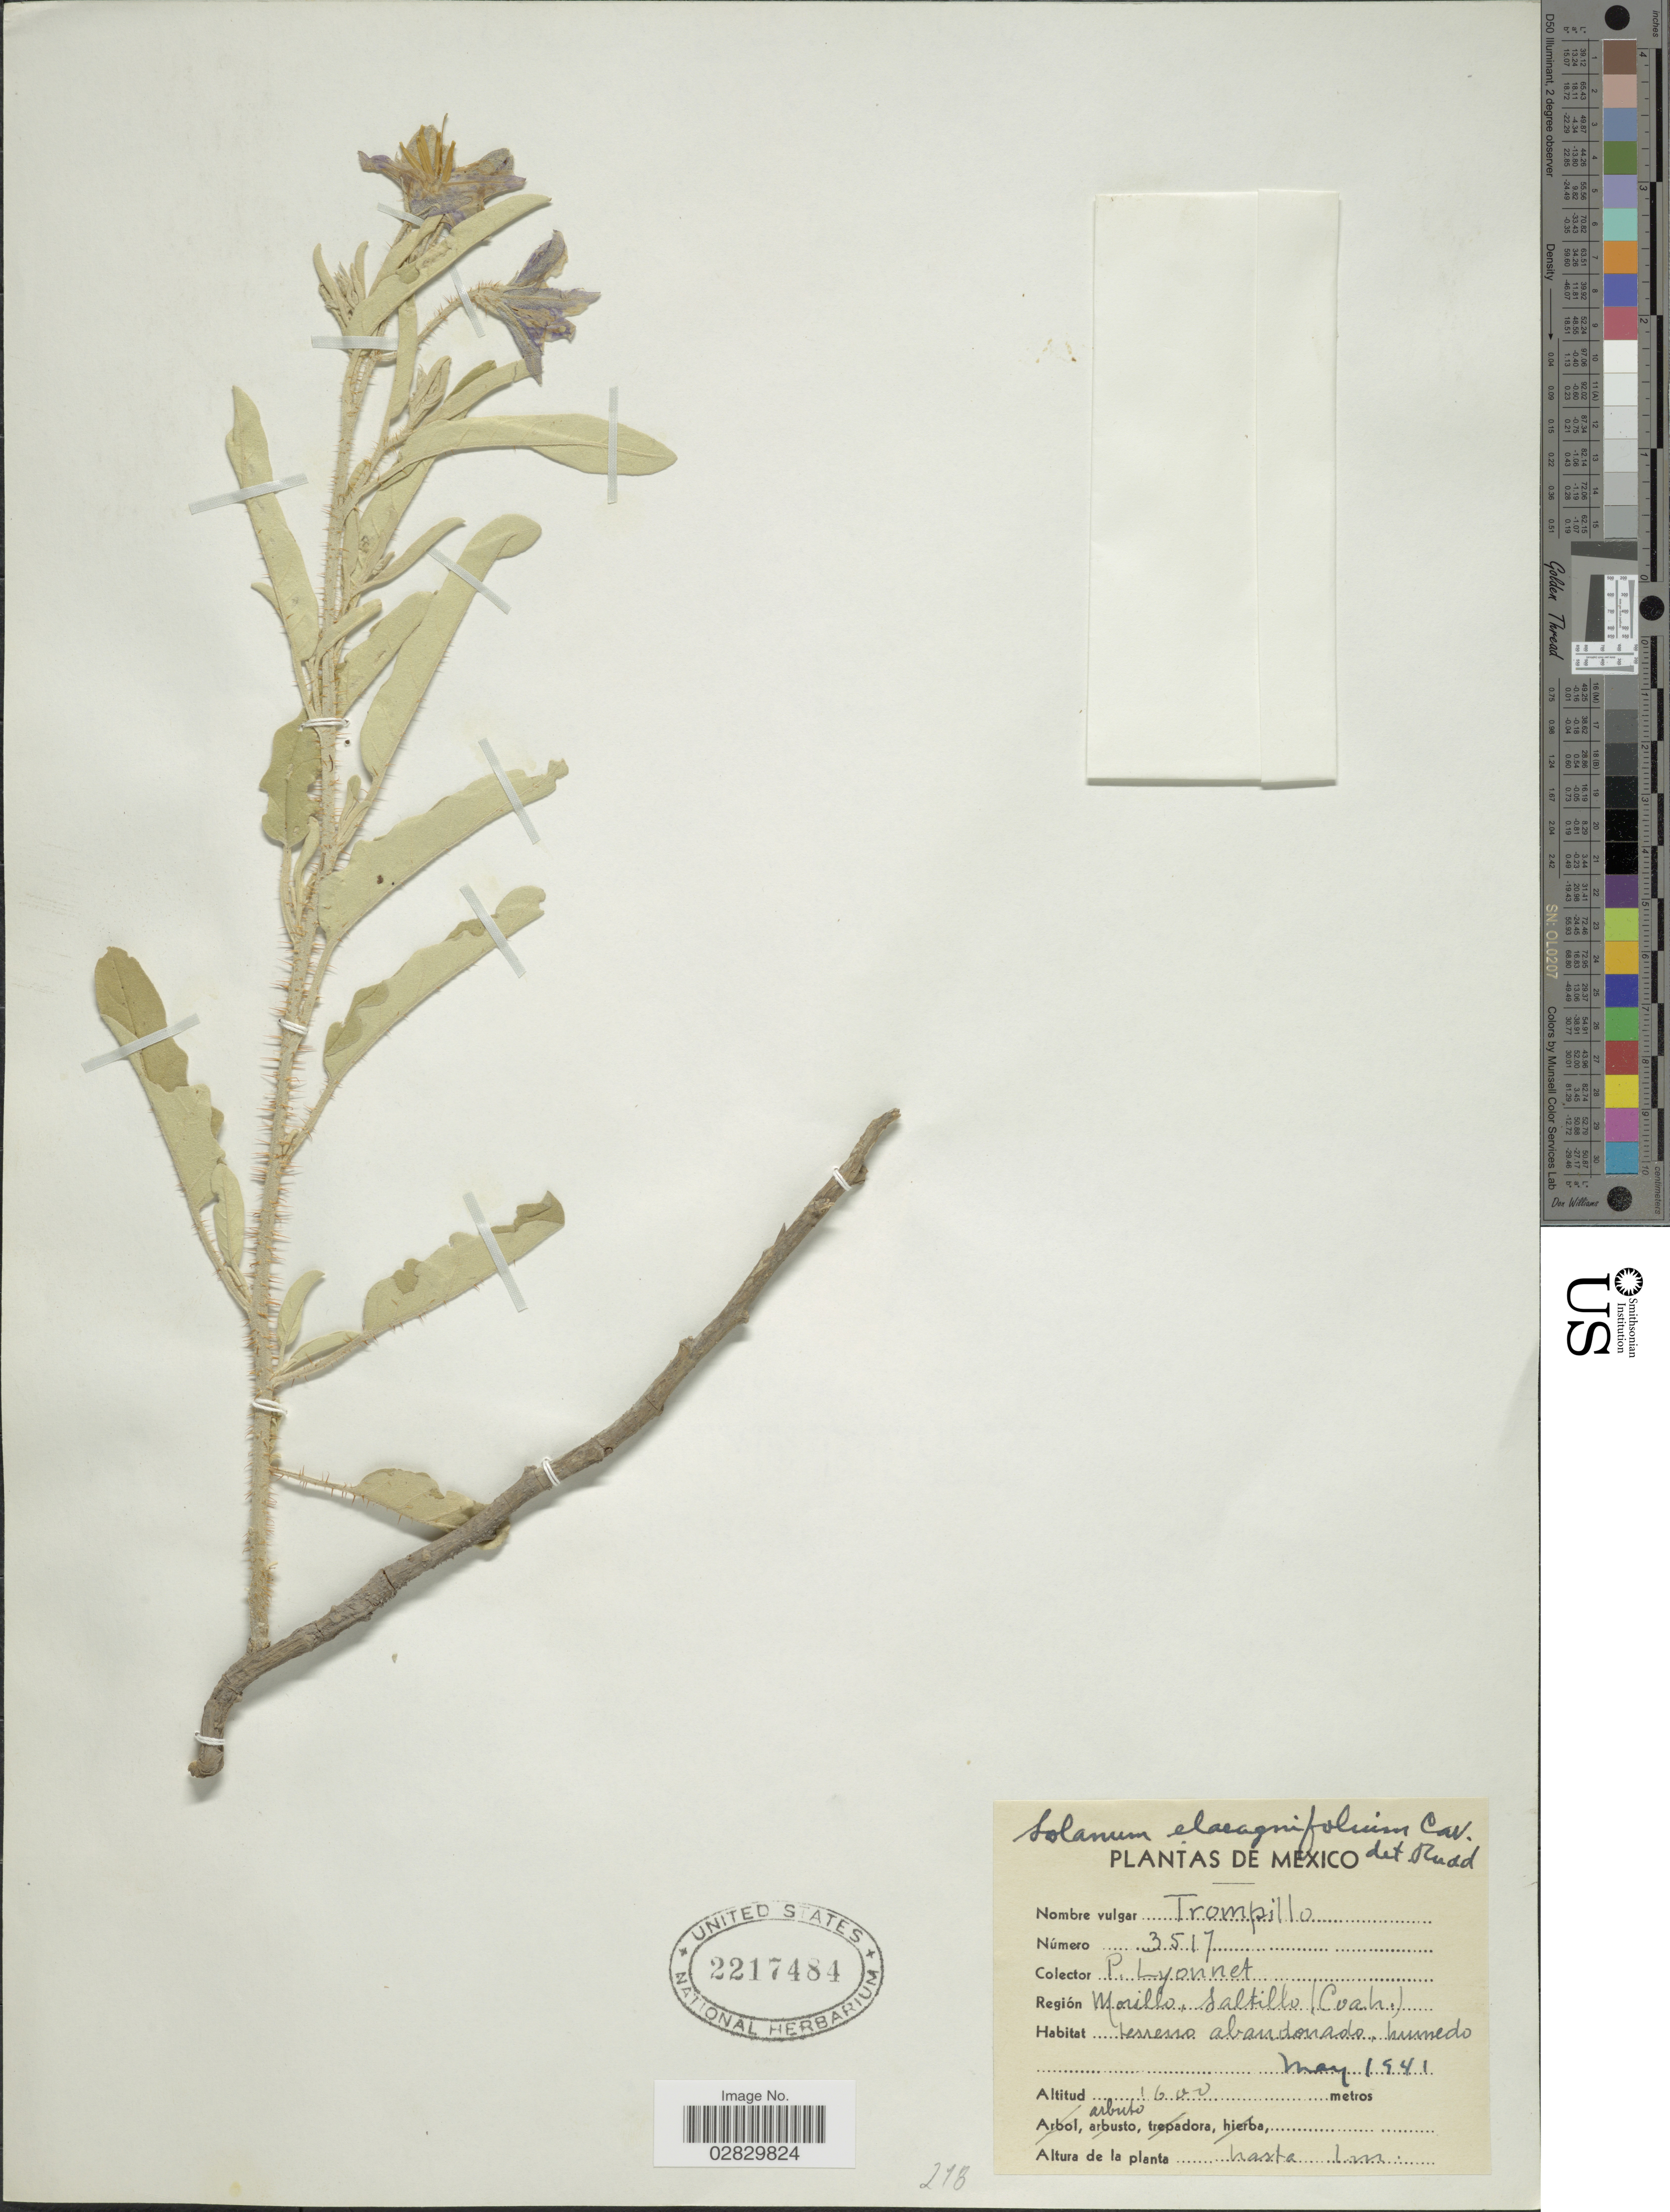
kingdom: Plantae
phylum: Tracheophyta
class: Magnoliopsida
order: Solanales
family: Solanaceae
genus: Solanum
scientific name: Solanum elaeagnifolium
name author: Cav.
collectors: P. Lyonnet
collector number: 3517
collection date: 1941-05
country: Mexico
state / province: Coahuila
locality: Región Morillo, Saltillo (Coah.).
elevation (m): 1600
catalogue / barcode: US 2217484